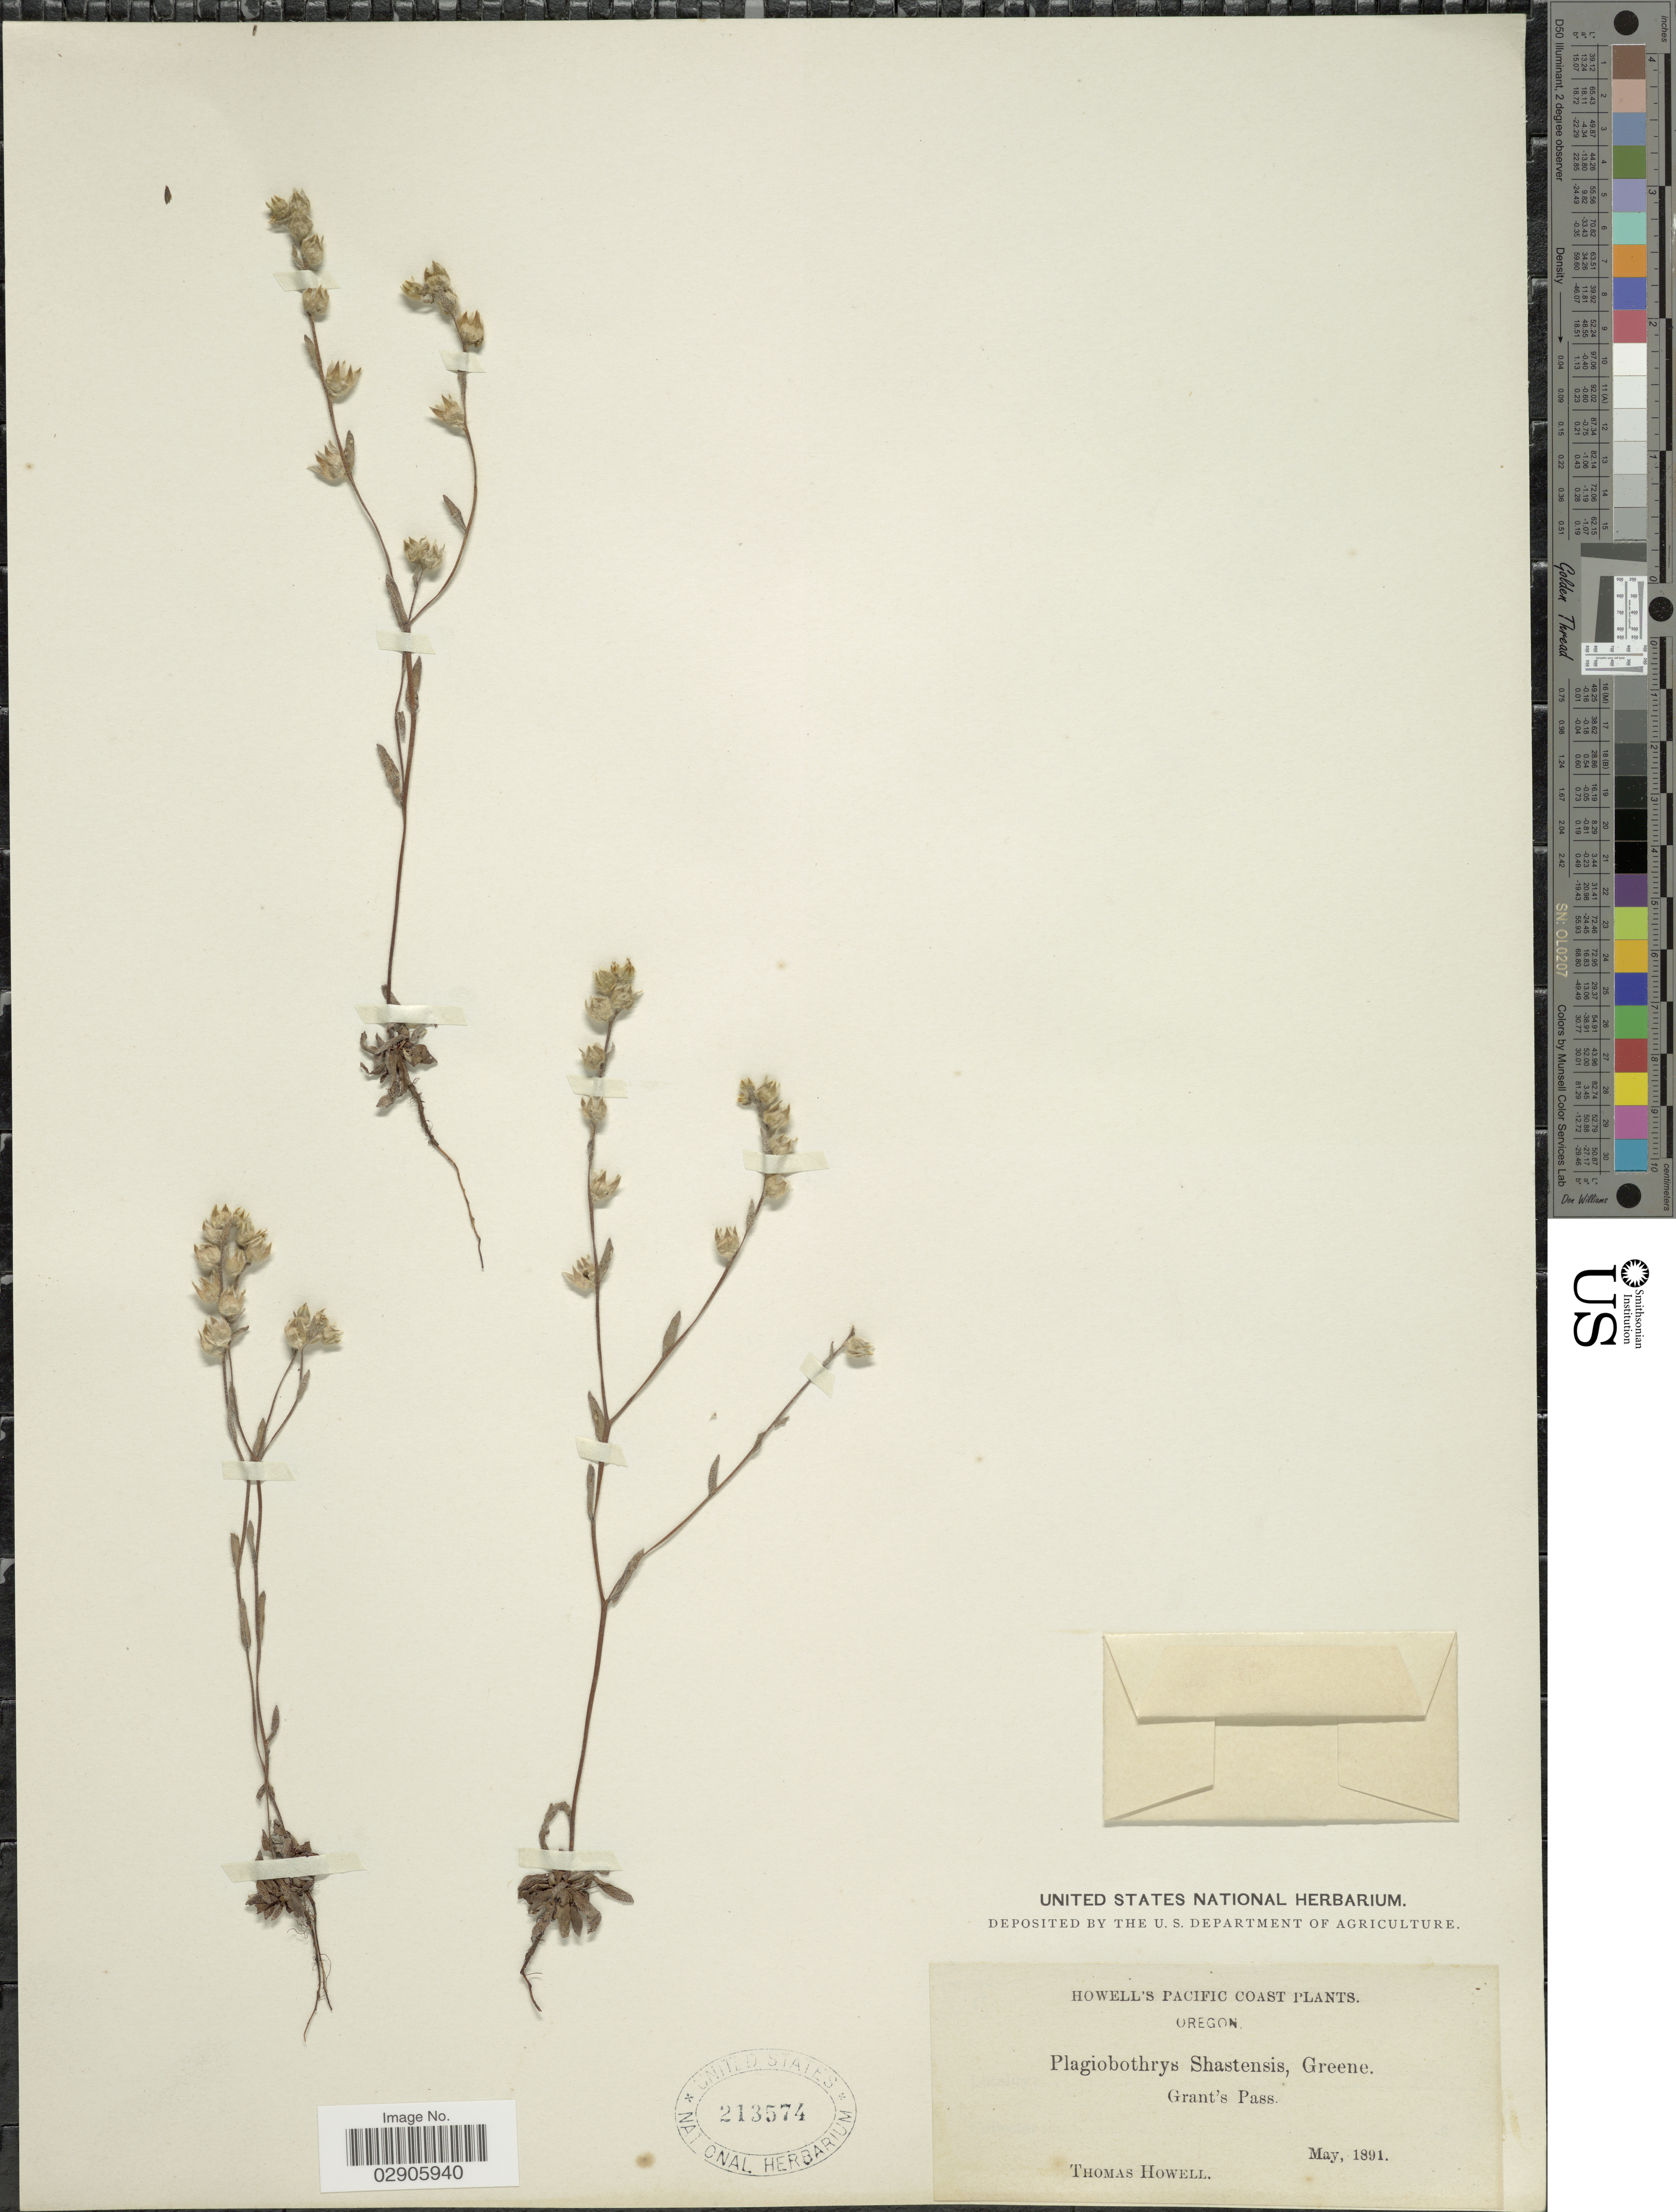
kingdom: Plantae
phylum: Tracheophyta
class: Magnoliopsida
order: Boraginales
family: Boraginaceae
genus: Plagiobothrys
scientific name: Plagiobothrys shastensis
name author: Greene ex A. Gray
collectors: T. Howell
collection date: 1891-05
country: United States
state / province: Oregon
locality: Pacific Coast . Grant's Pass.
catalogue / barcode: US 213574